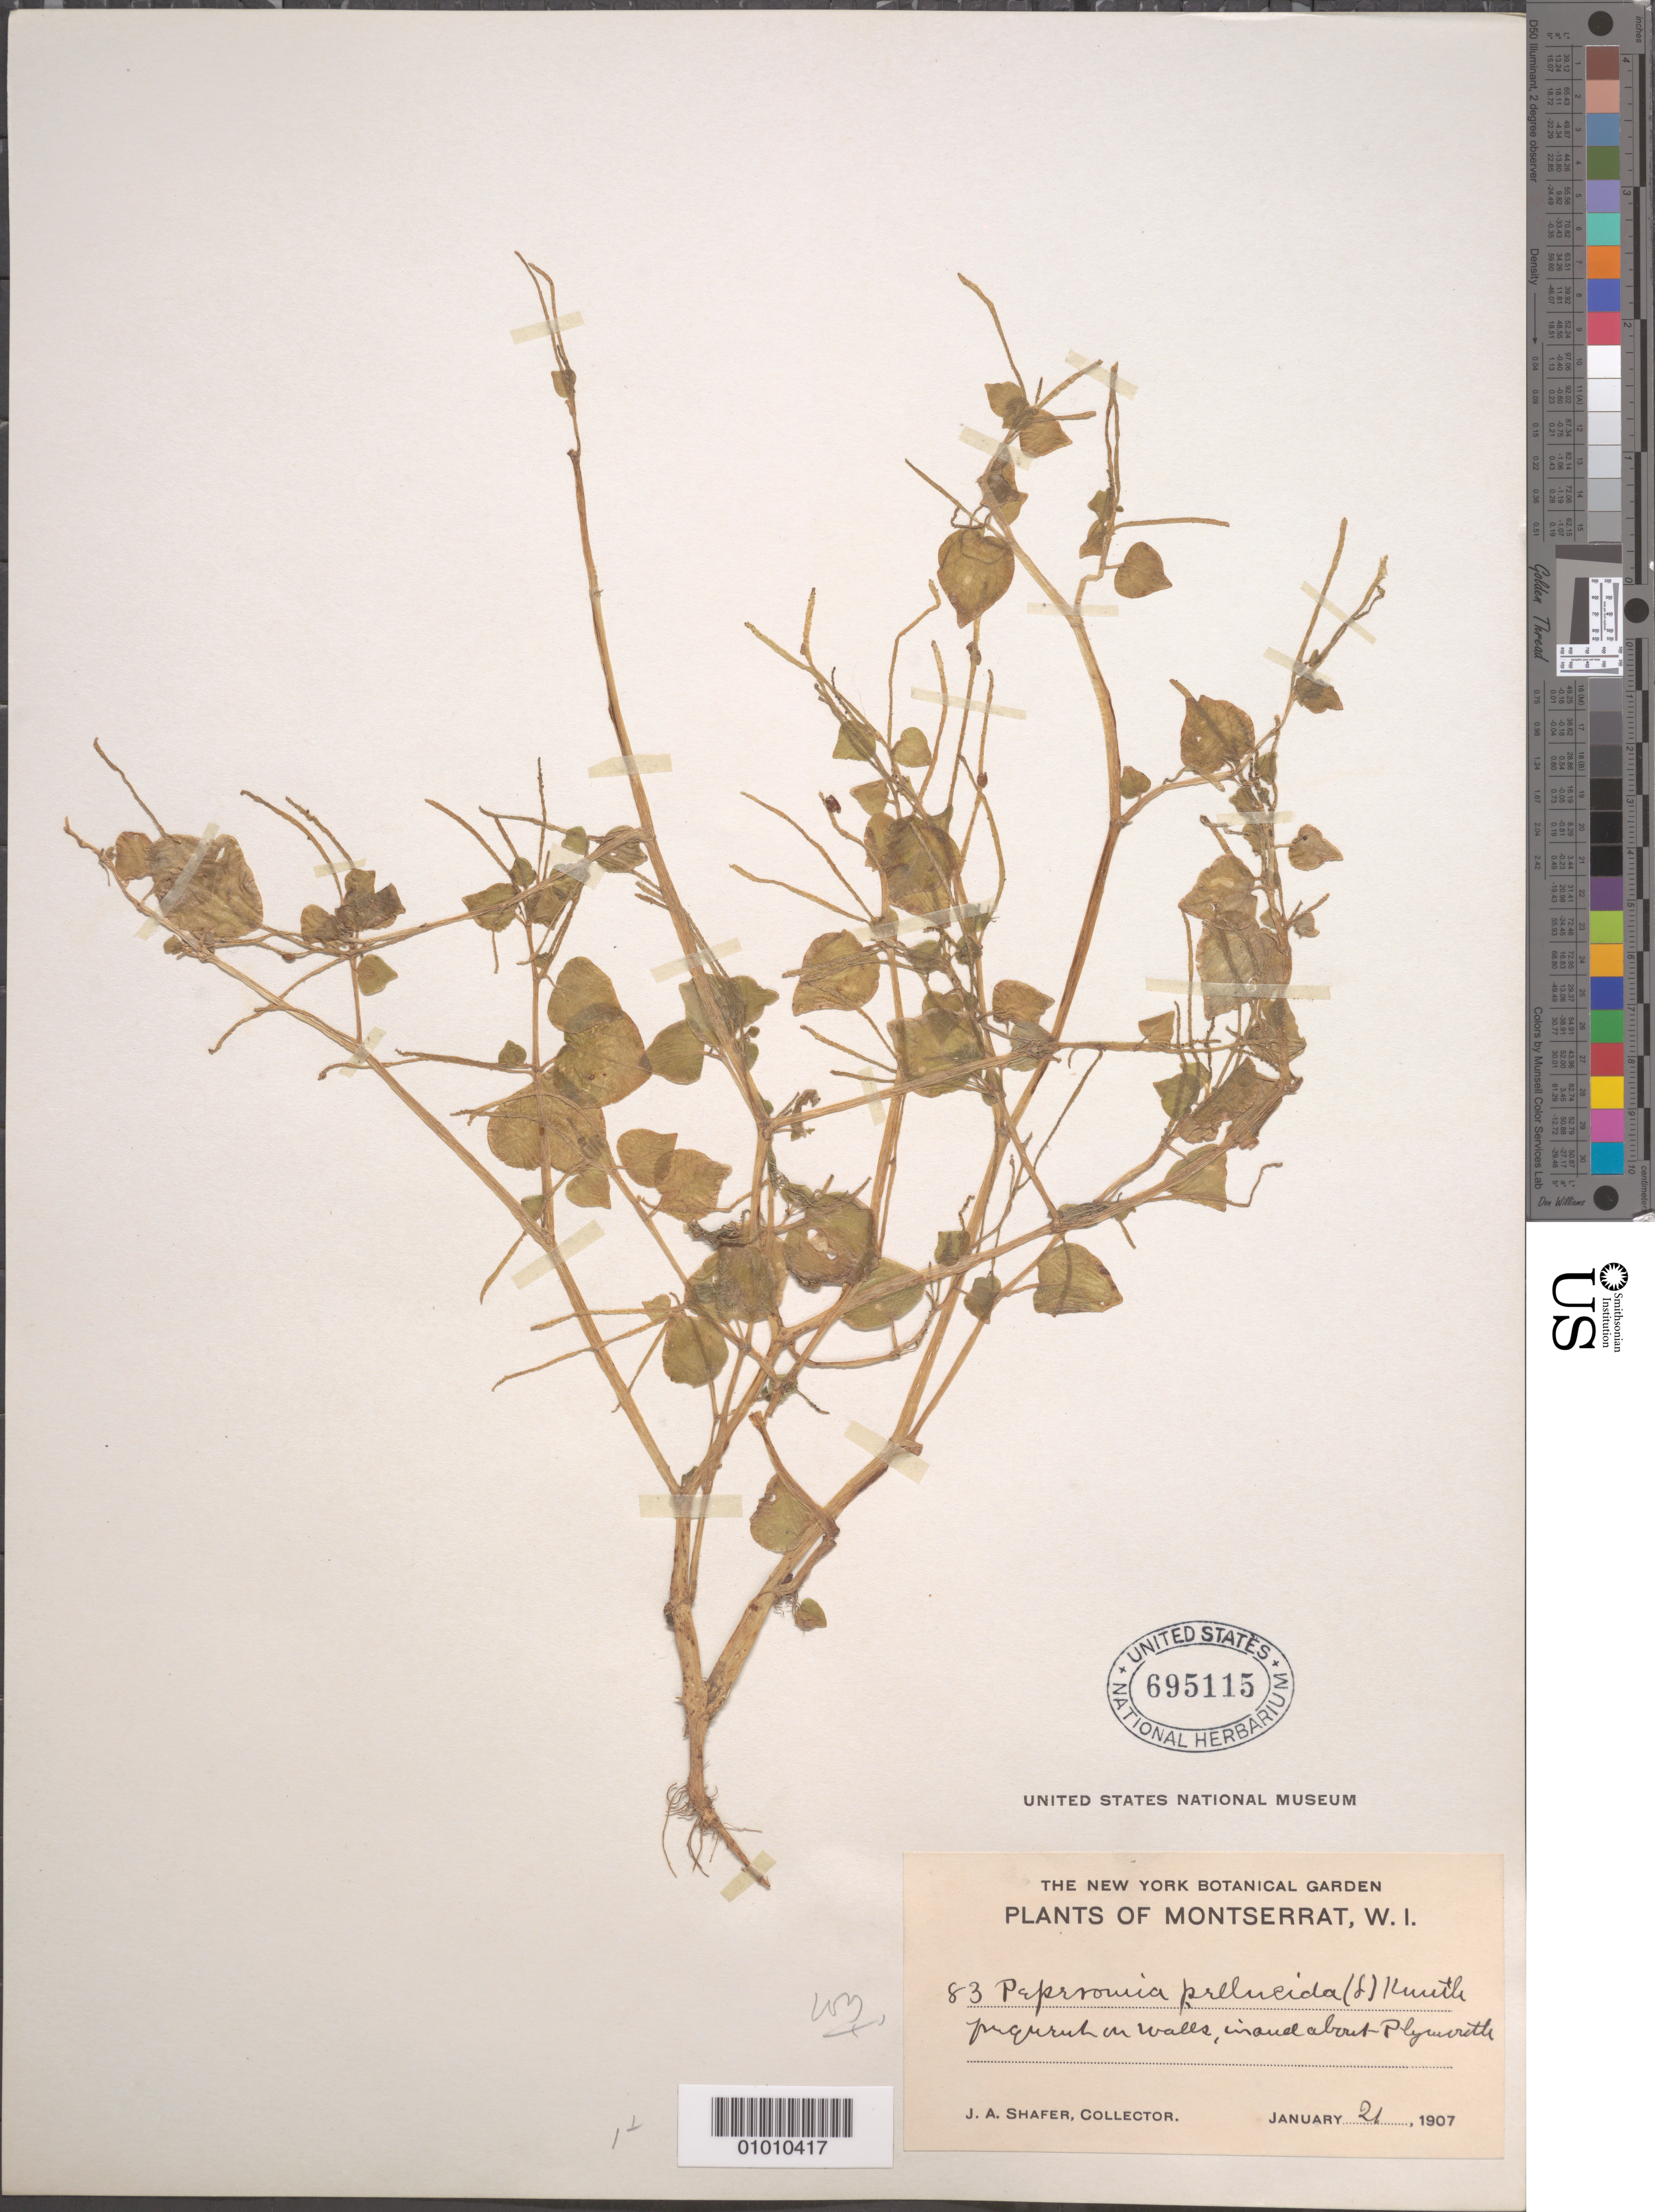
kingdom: Plantae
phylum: Tracheophyta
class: Magnoliopsida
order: Piperales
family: Piperaceae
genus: Peperomia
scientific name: Peperomia pellucida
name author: (L.) Kunth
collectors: J. A. Shafer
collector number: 83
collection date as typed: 21 Jan 1907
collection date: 1907-01-21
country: Montserrat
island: Montserrat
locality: on walls, in and about plymouth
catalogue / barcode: US 695115